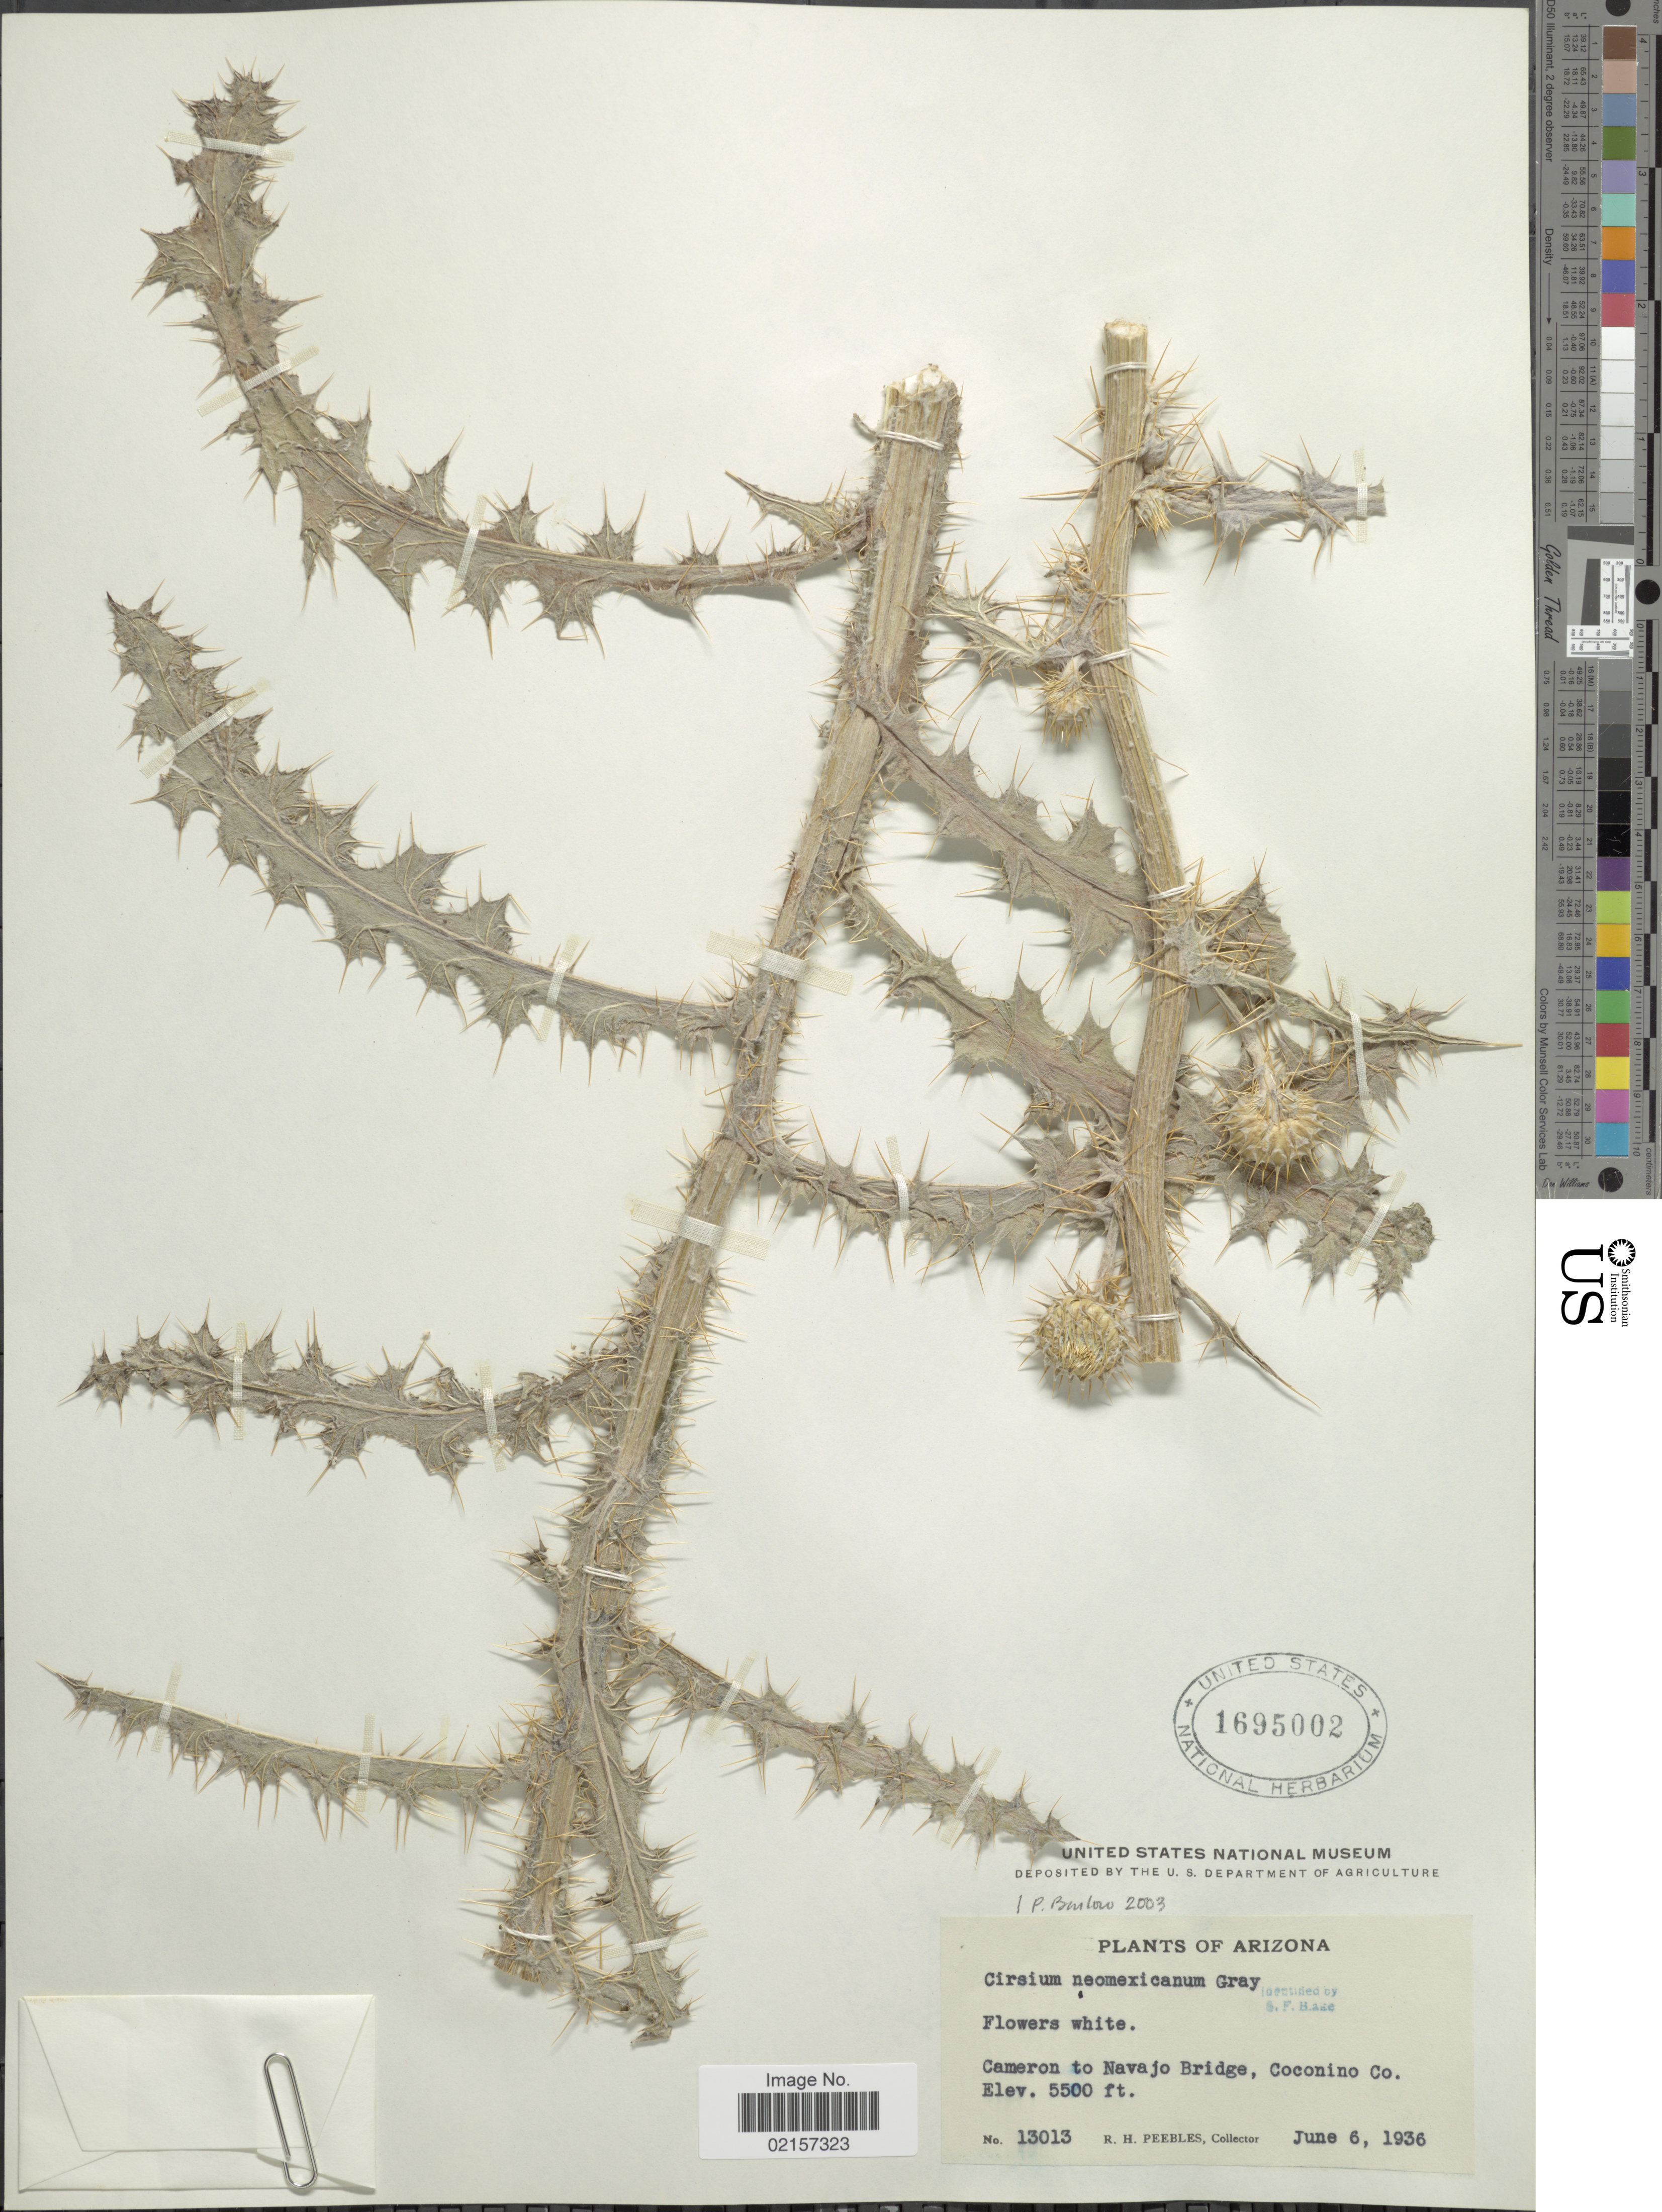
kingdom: Plantae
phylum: Tracheophyta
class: Magnoliopsida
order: Asterales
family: Asteraceae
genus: Cirsium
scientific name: Cirsium neomexicanum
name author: A. Gray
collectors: R. H. Peebles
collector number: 13013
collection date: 1936-06-06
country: United States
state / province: Arizona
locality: Caemron to Navajo Bridge, Coconino Co.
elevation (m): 1676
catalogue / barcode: US 1695002